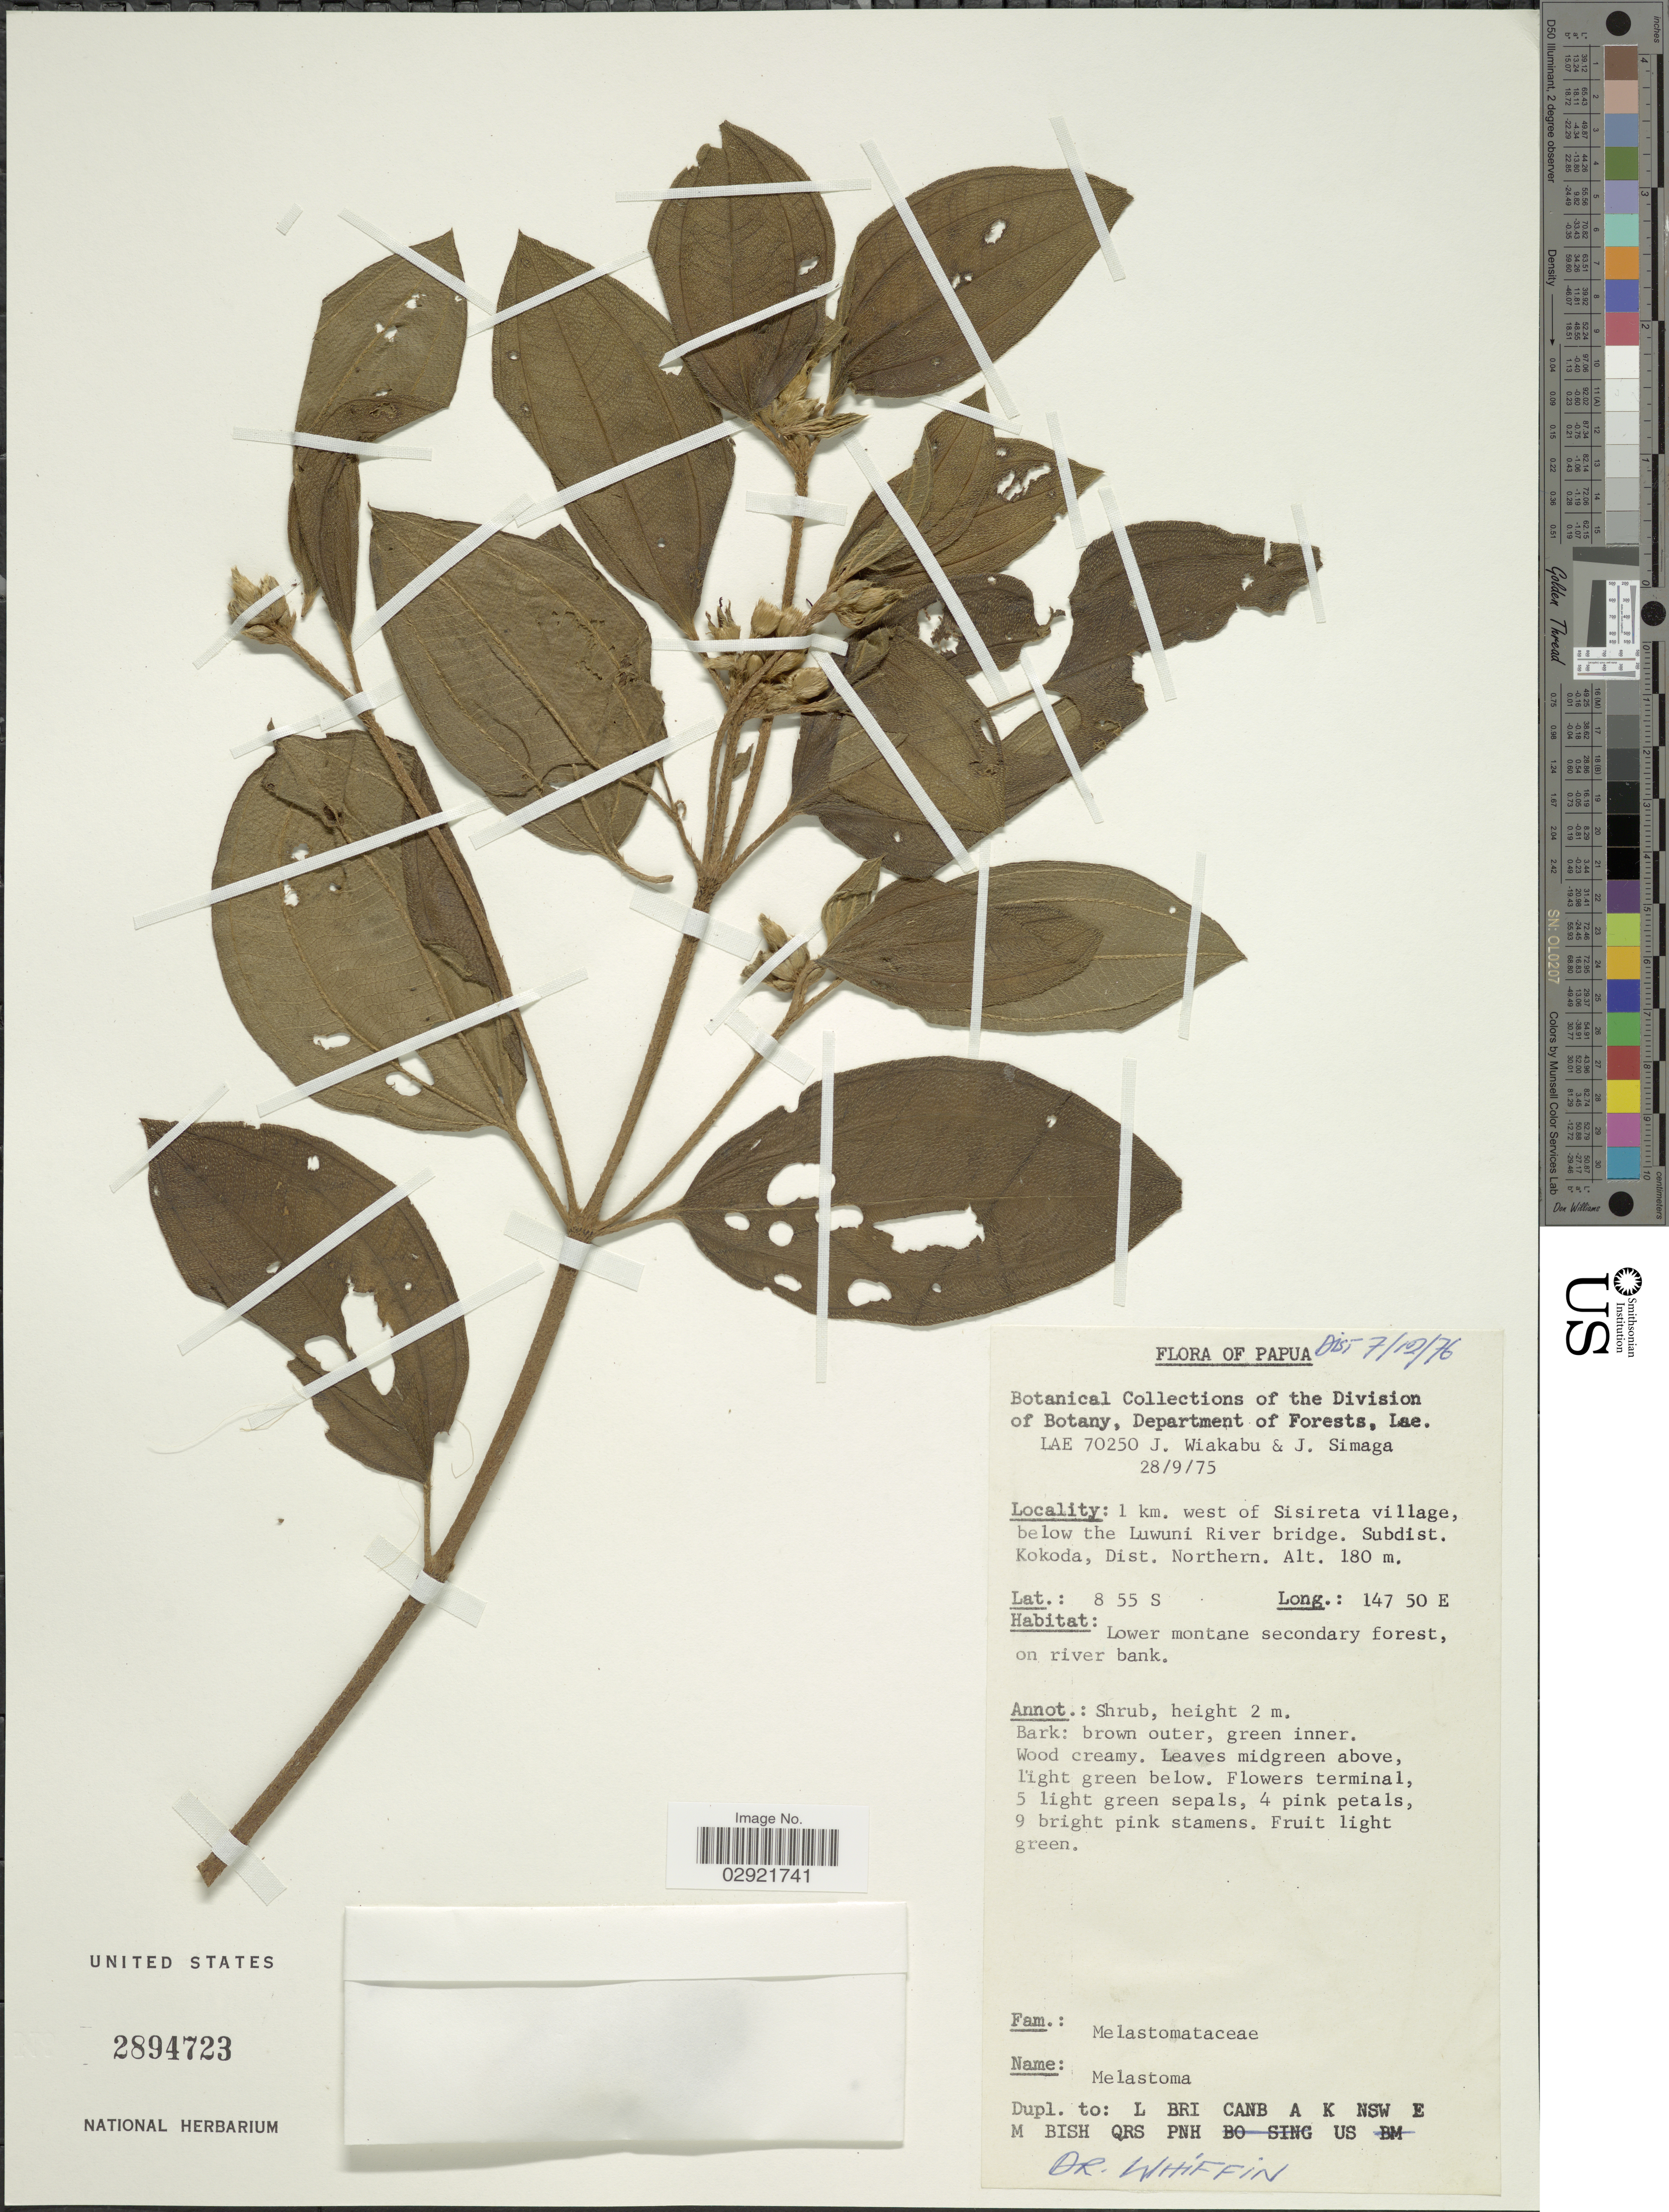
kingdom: Plantae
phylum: Tracheophyta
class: Magnoliopsida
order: Myrtales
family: Melastomataceae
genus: Melastoma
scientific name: Melastoma sp.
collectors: J. Wiakabu & J. Simaga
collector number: LAE70250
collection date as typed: Transcribed d/m/y: 28/9/75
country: Papua New Guinea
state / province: Northern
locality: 1 km. west of Sisireta village, below the Luwuni River bridge. Subdist. Kokoda, Dist. Northern.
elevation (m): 180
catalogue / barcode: US 2894723